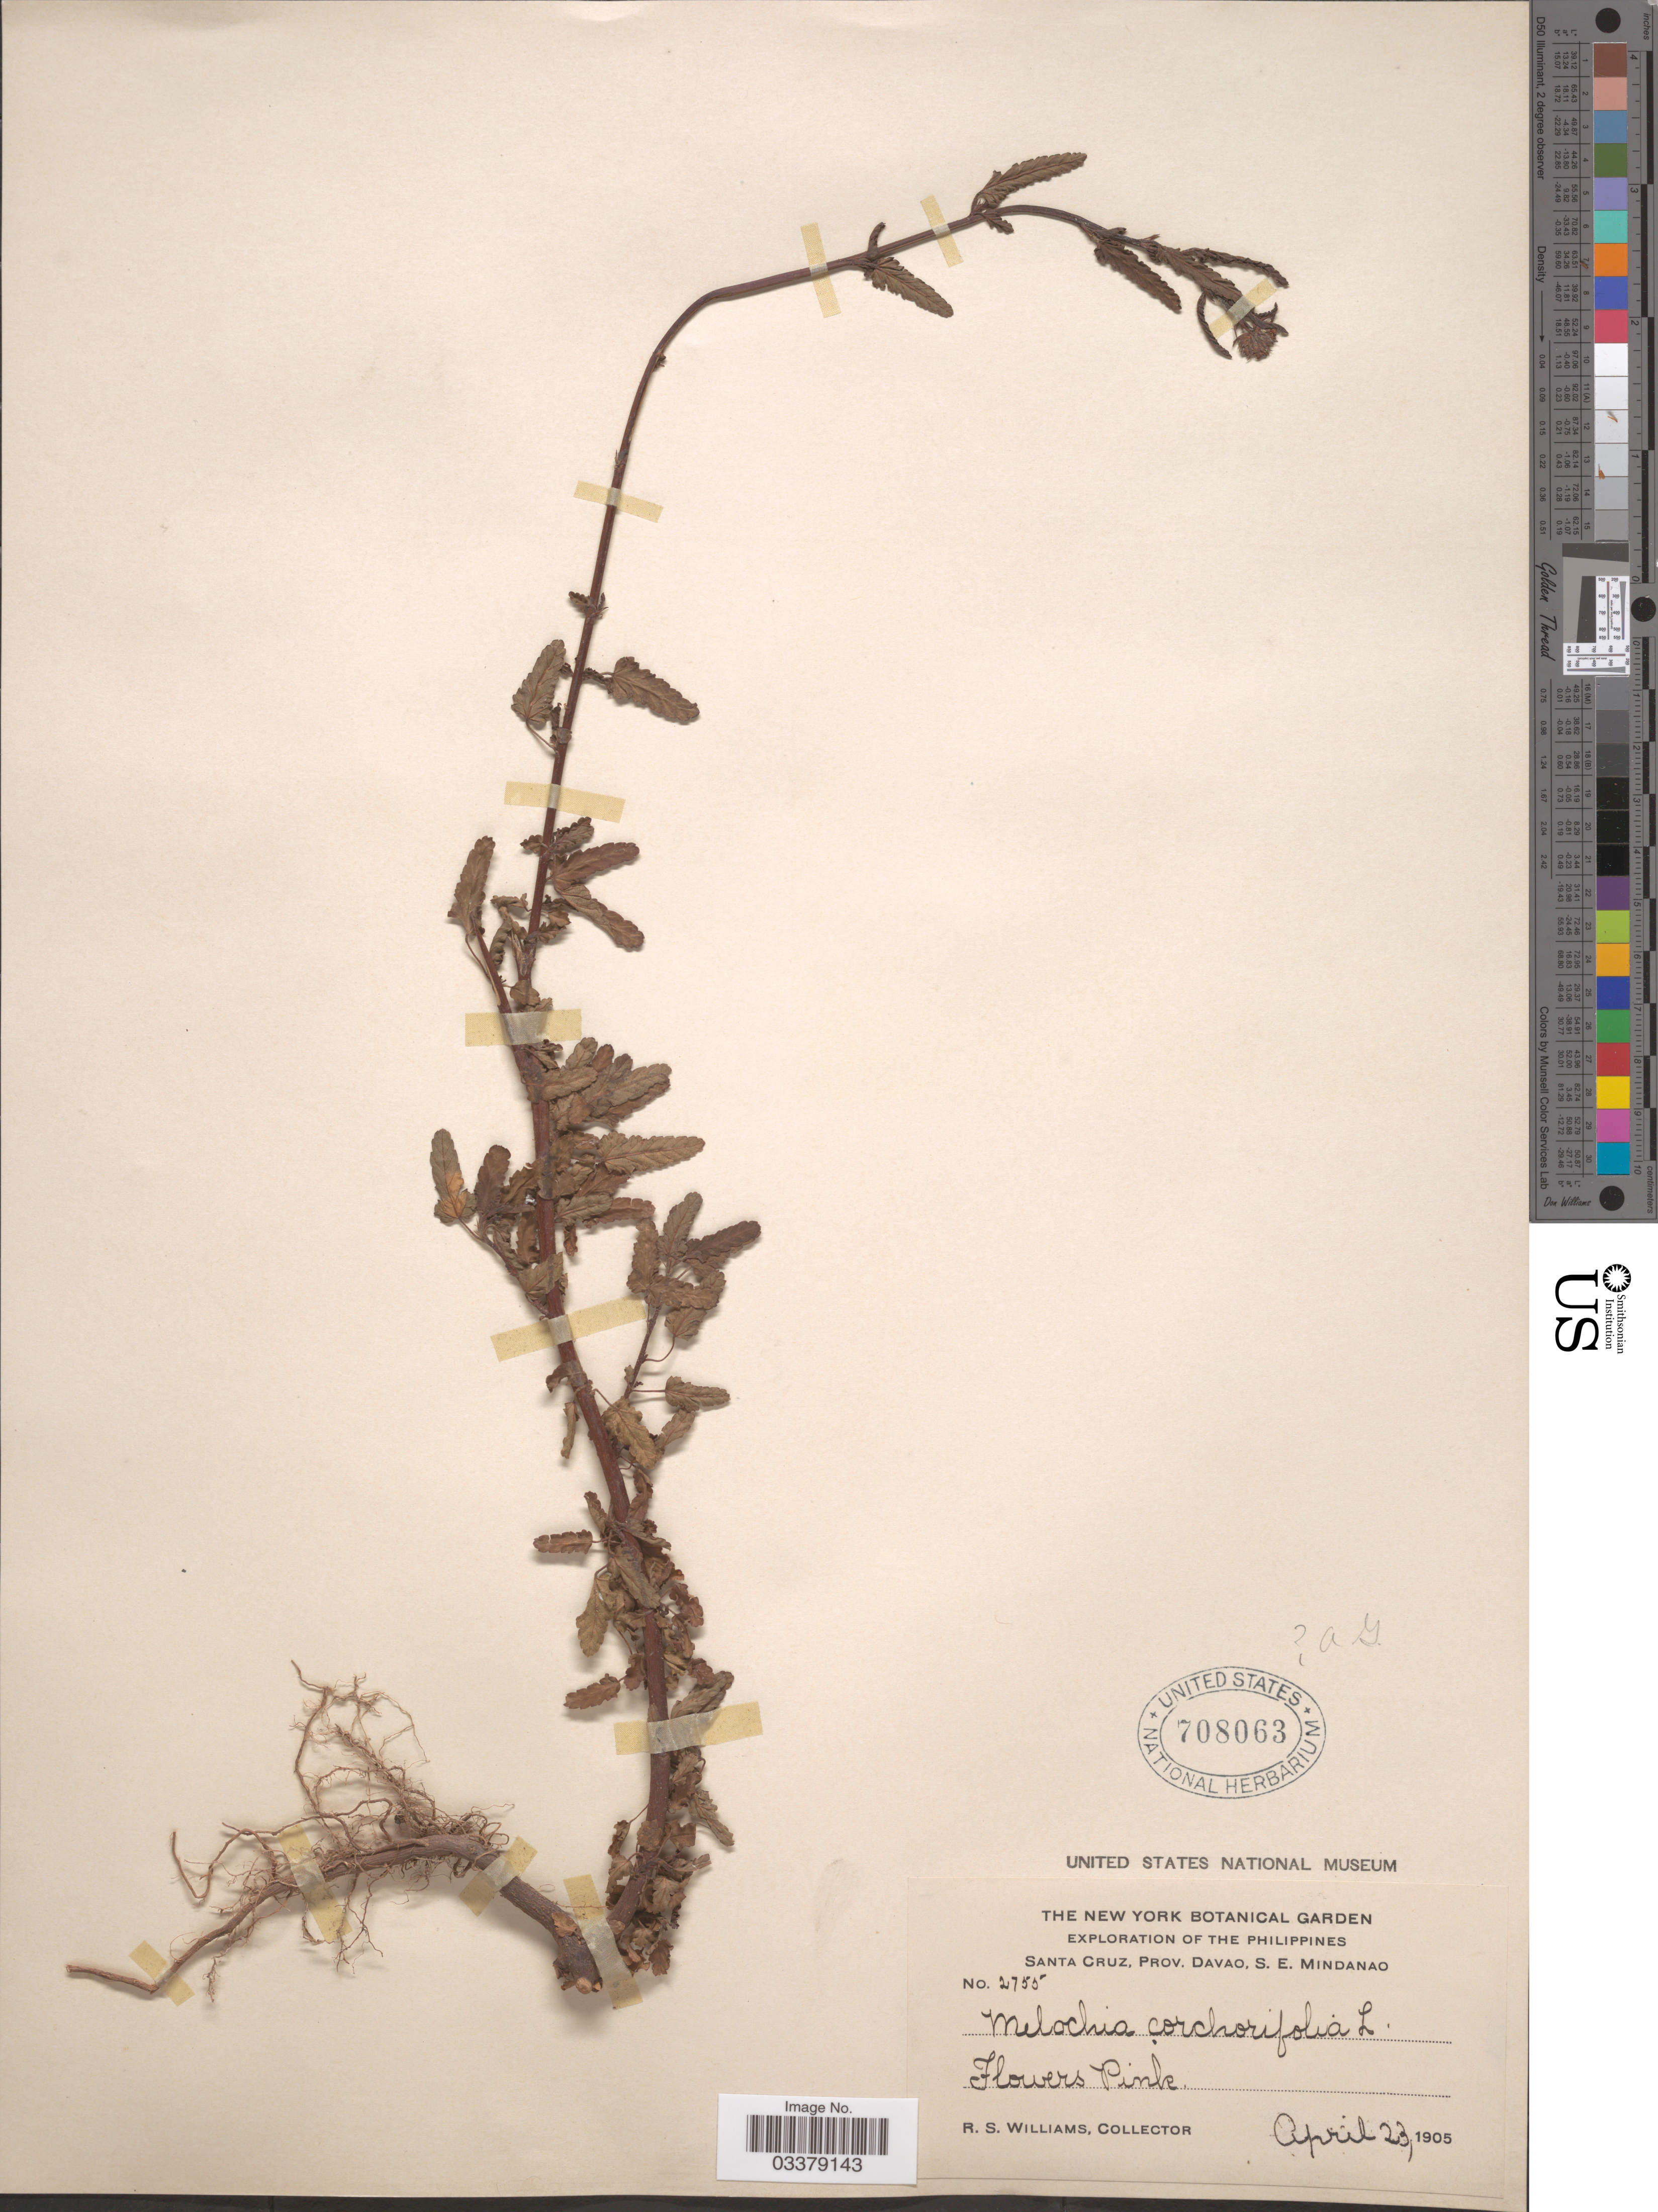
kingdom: Plantae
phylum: Tracheophyta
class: Magnoliopsida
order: Malvales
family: Malvaceae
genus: Melochia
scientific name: Melochia corchorifolia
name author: L.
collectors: R. S. Williams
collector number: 2755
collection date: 1905-04-23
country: Philippines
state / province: Davao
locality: Santa Cruz, Prov. Davao, S. E. Mindanao.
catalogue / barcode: US 708063